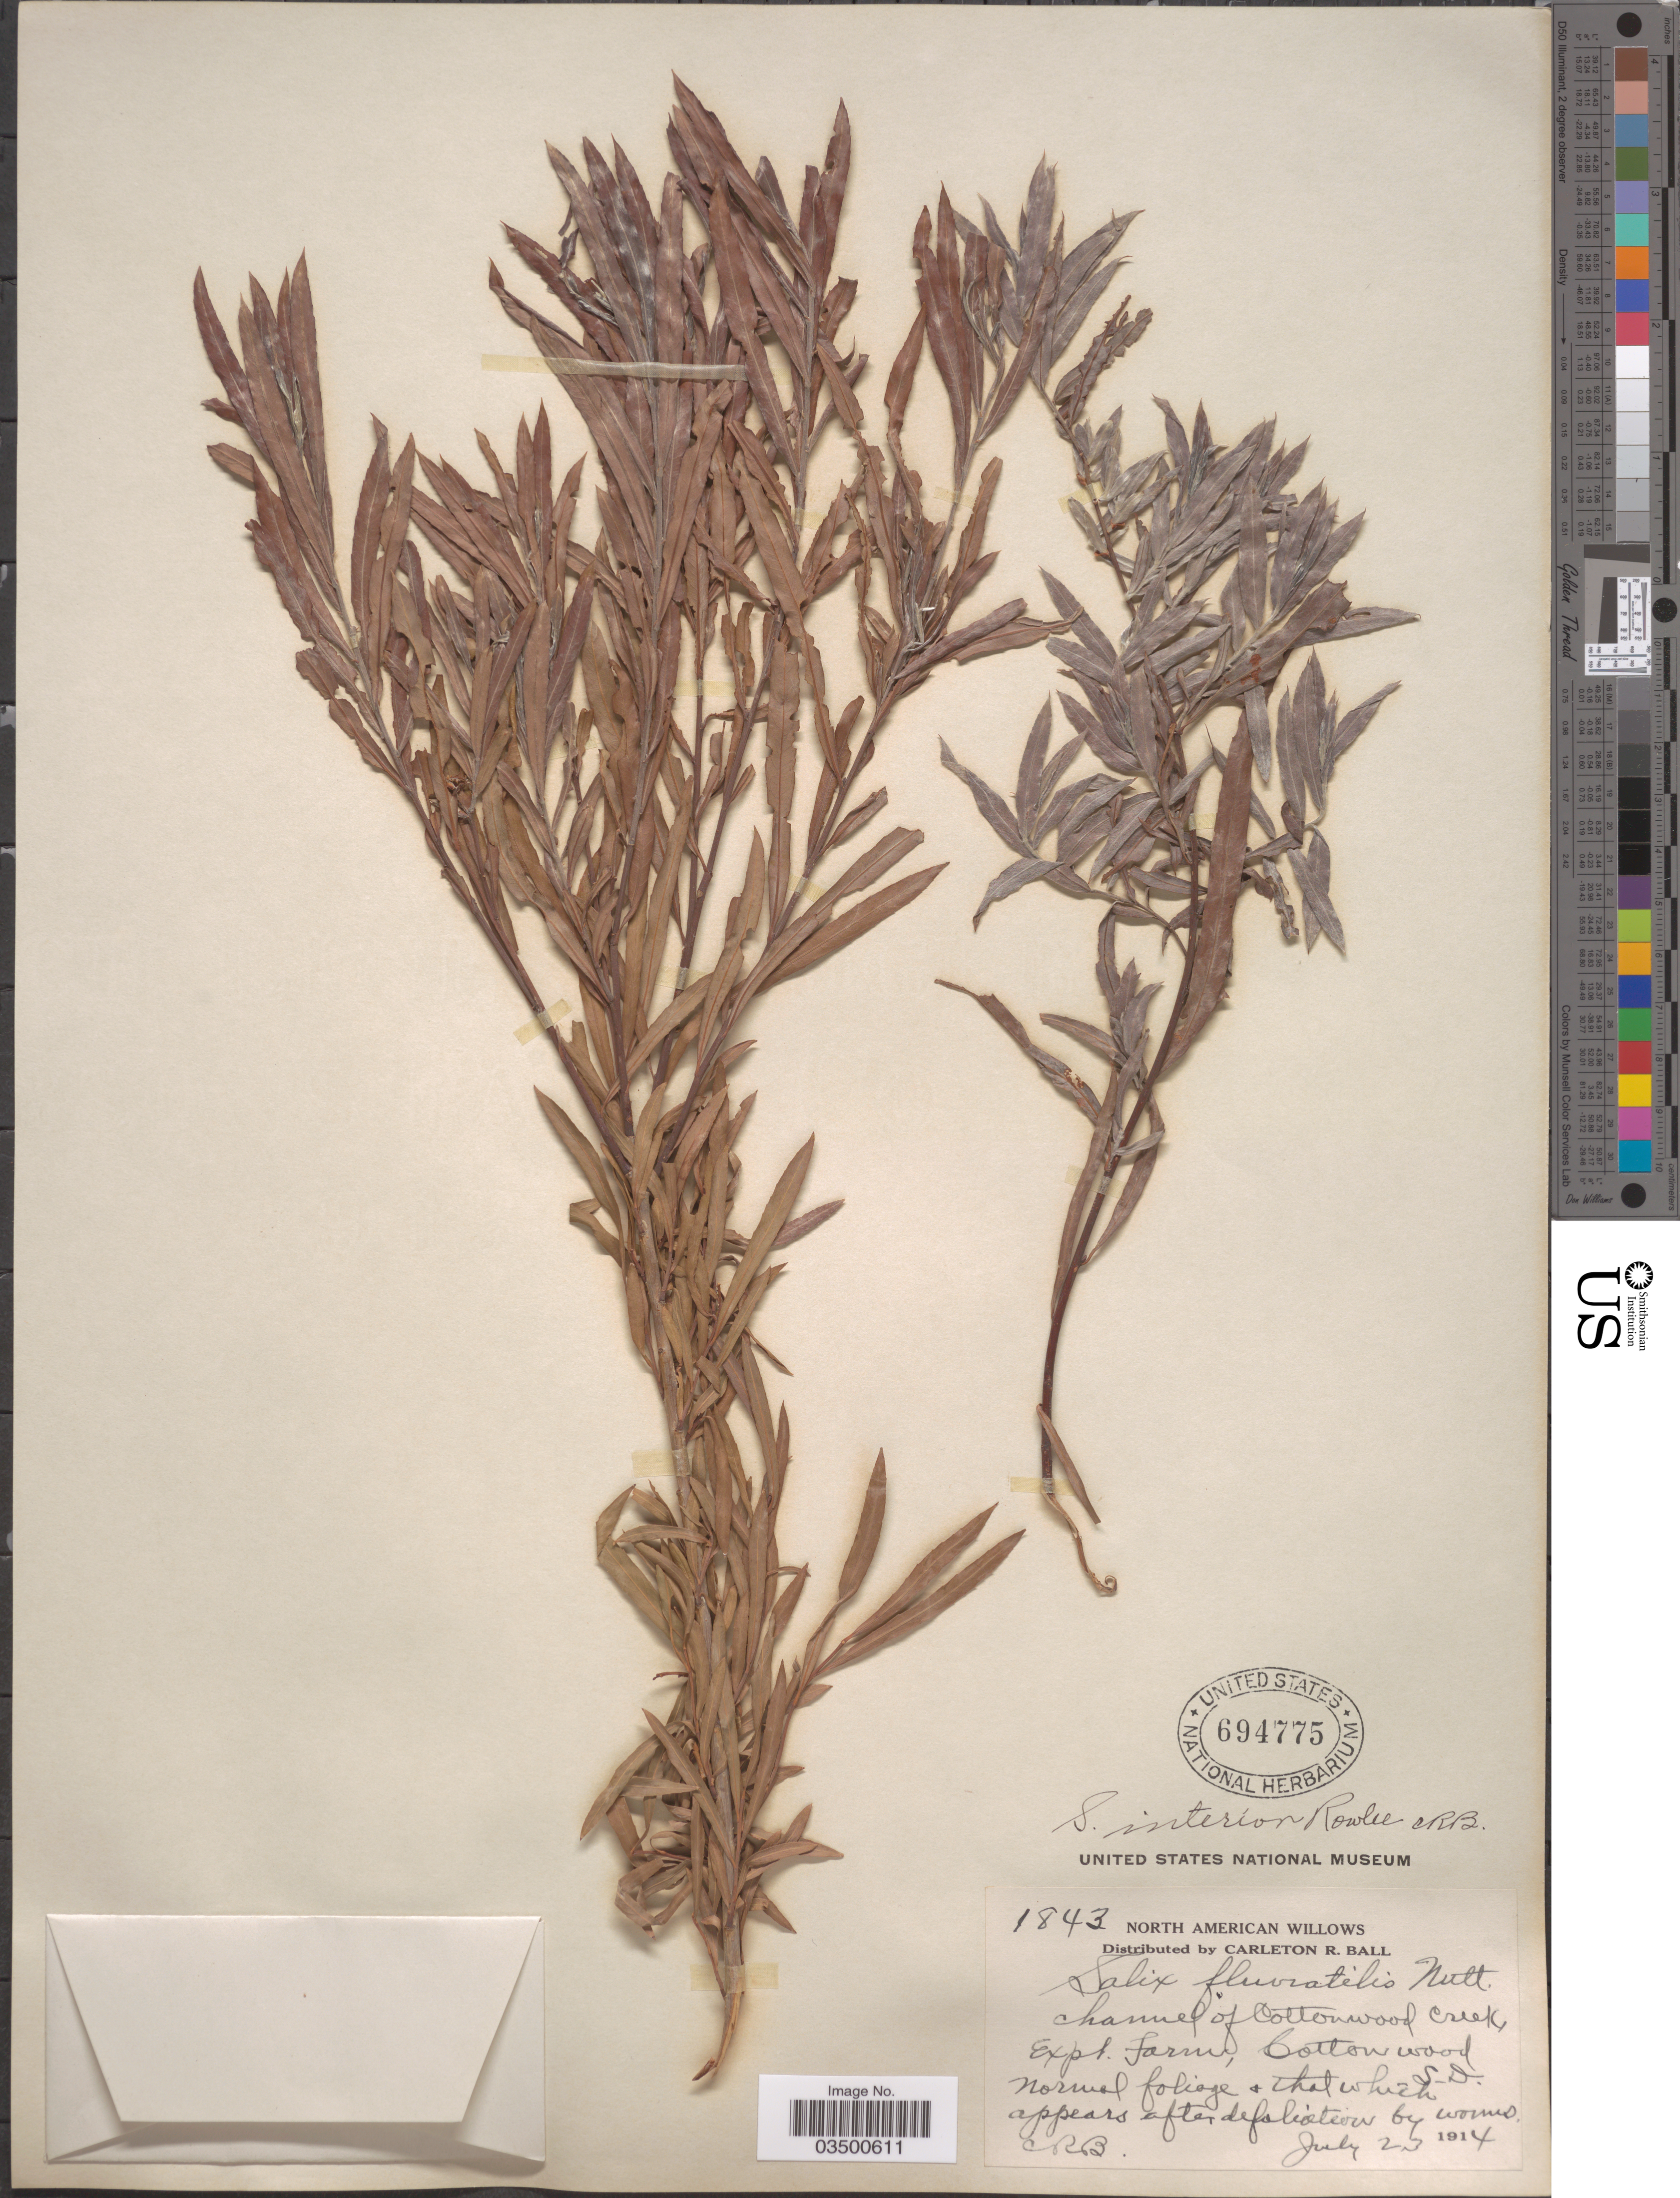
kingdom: Plantae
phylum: Tracheophyta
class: Magnoliopsida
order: Malpighiales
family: Salicaceae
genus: Salix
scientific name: Salix interior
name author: Rowlee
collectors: C. R. Ball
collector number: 1843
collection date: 1914-07-23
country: United States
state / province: South Dakota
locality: Channel of Cottonwood Creek, Expt. Farm, Cottonwood.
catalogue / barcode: US 694775